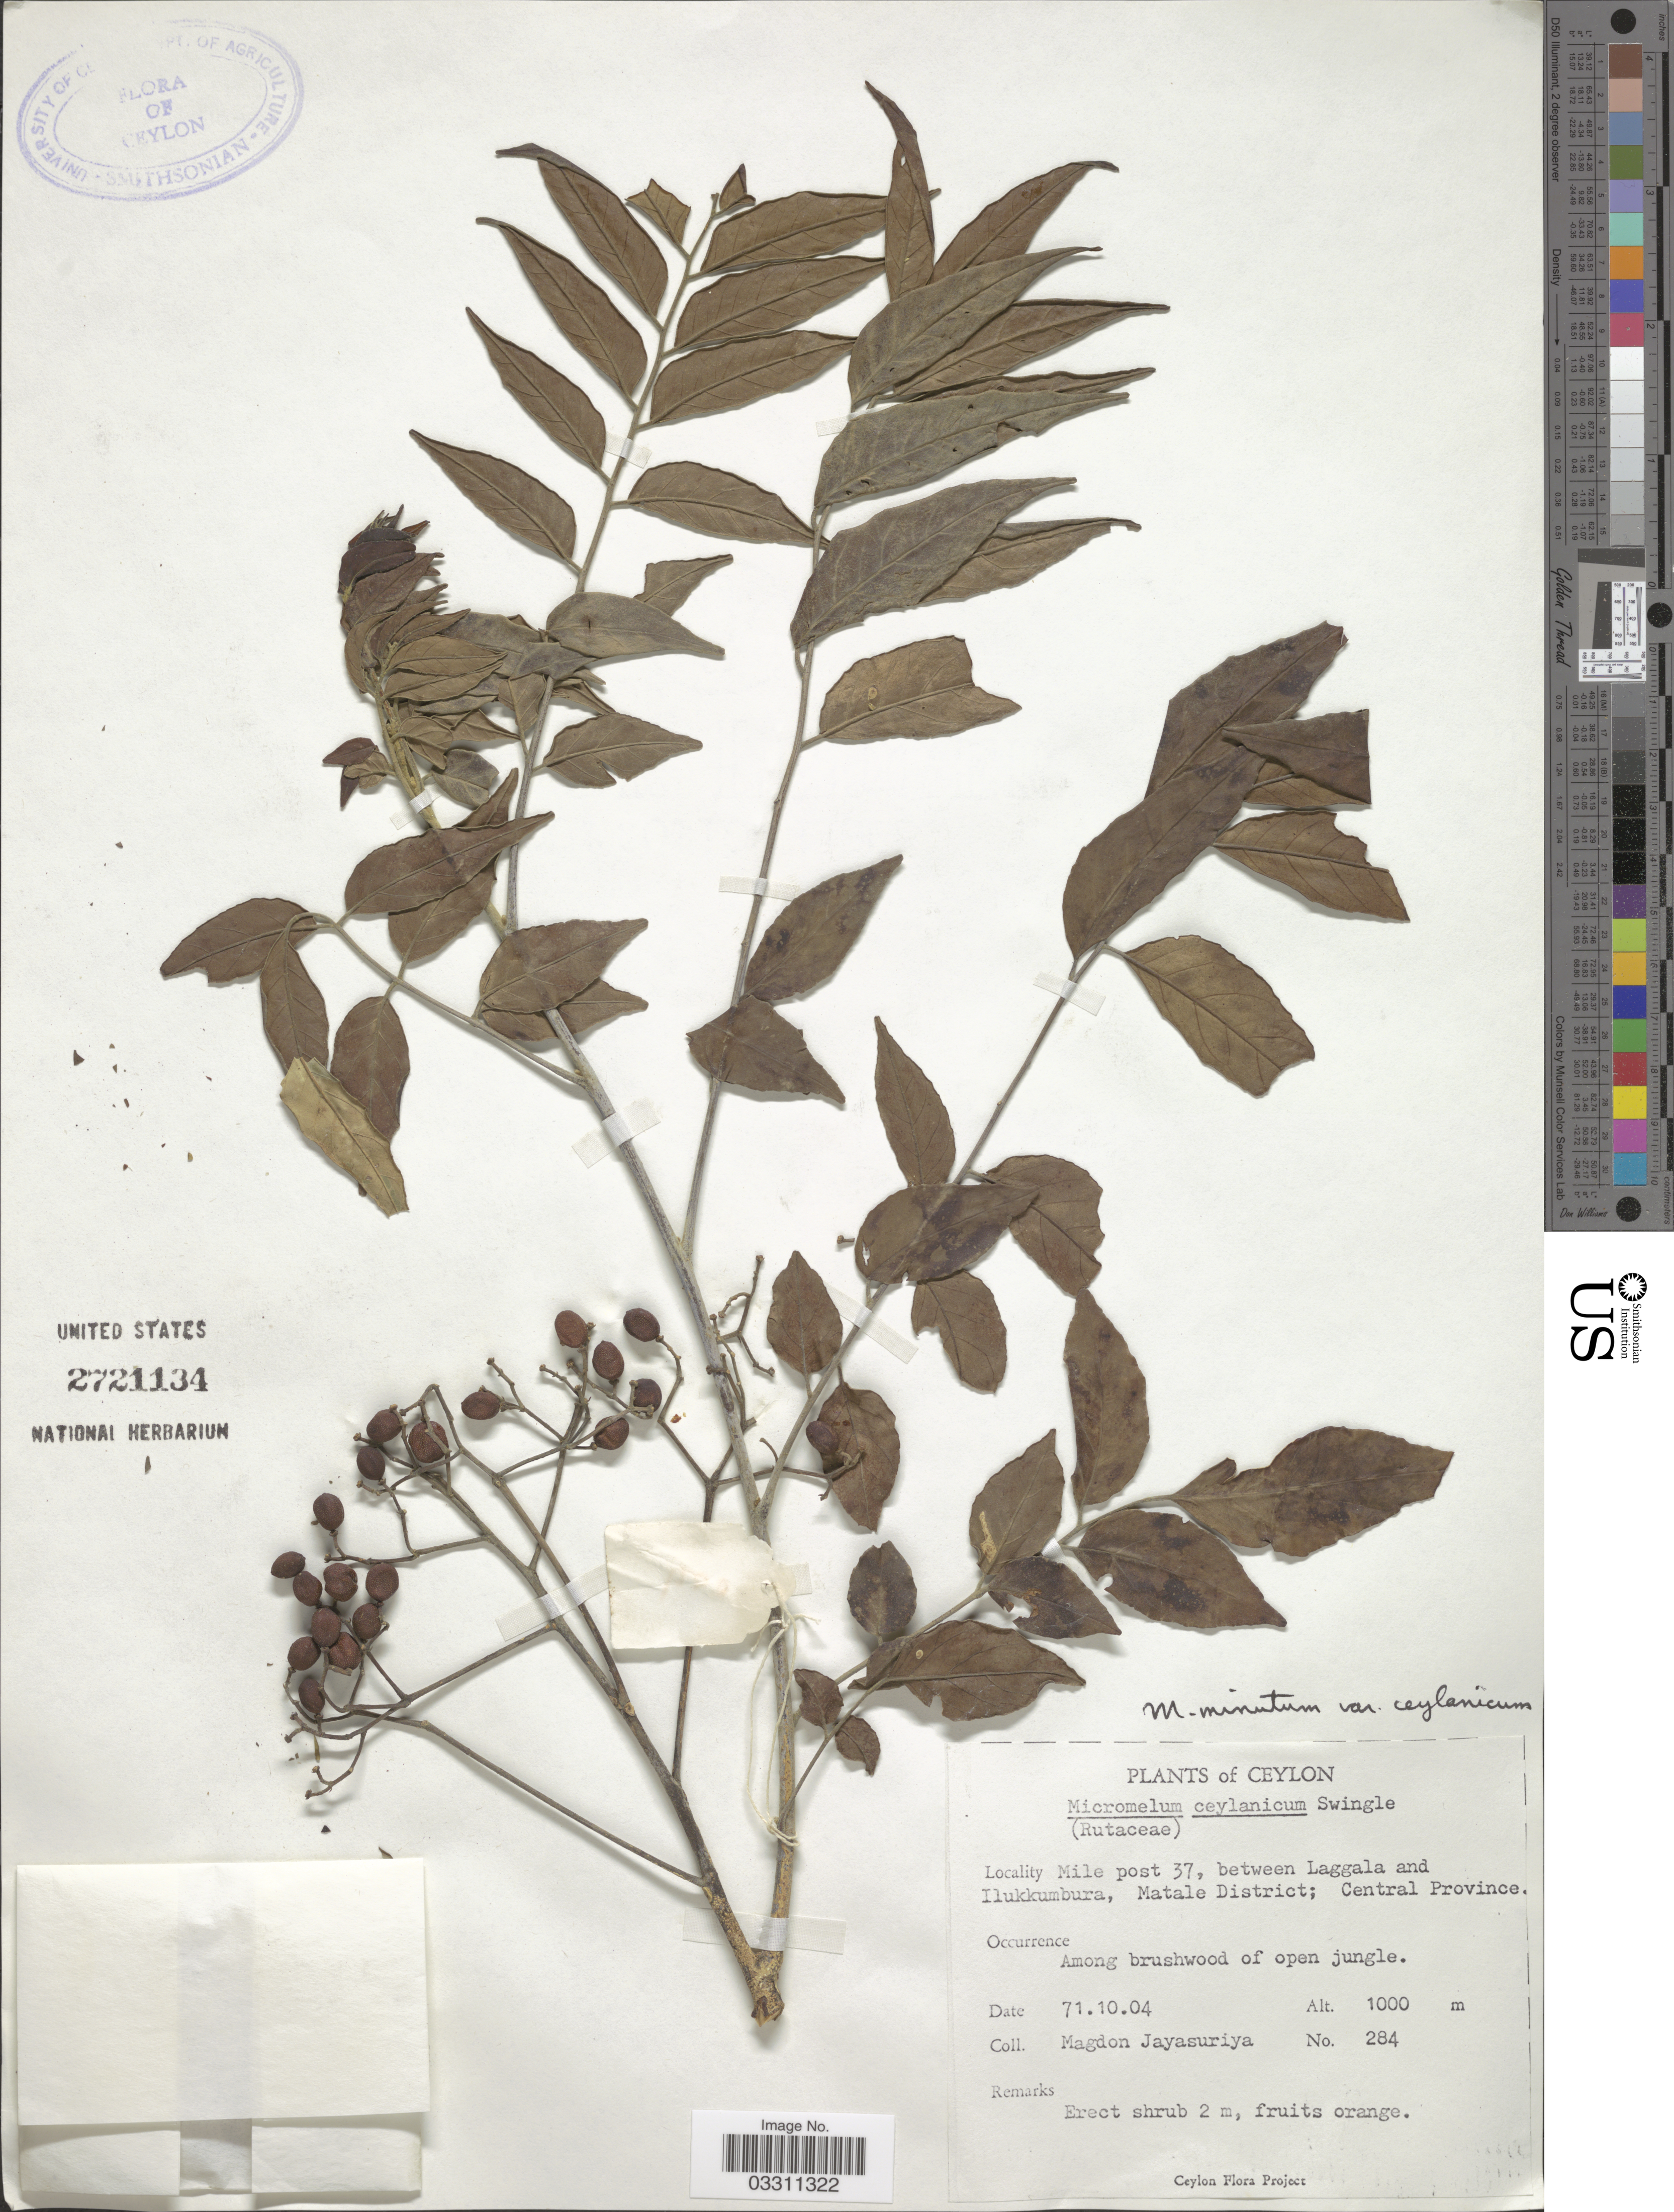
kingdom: Plantae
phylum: Tracheophyta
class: Magnoliopsida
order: Sapindales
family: Rutaceae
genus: Micromelum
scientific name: Micromelum minutum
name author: (G. Forst.) Wight & Arn.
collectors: A. H. Jayasuriya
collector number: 284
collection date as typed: Transcribed d/m/y: 4/10/71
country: Sri Lanka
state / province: Central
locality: Ceylon. Mile post 37, between Laggala and Ilukkumburra, Matale District.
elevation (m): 1000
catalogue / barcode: US 2721134